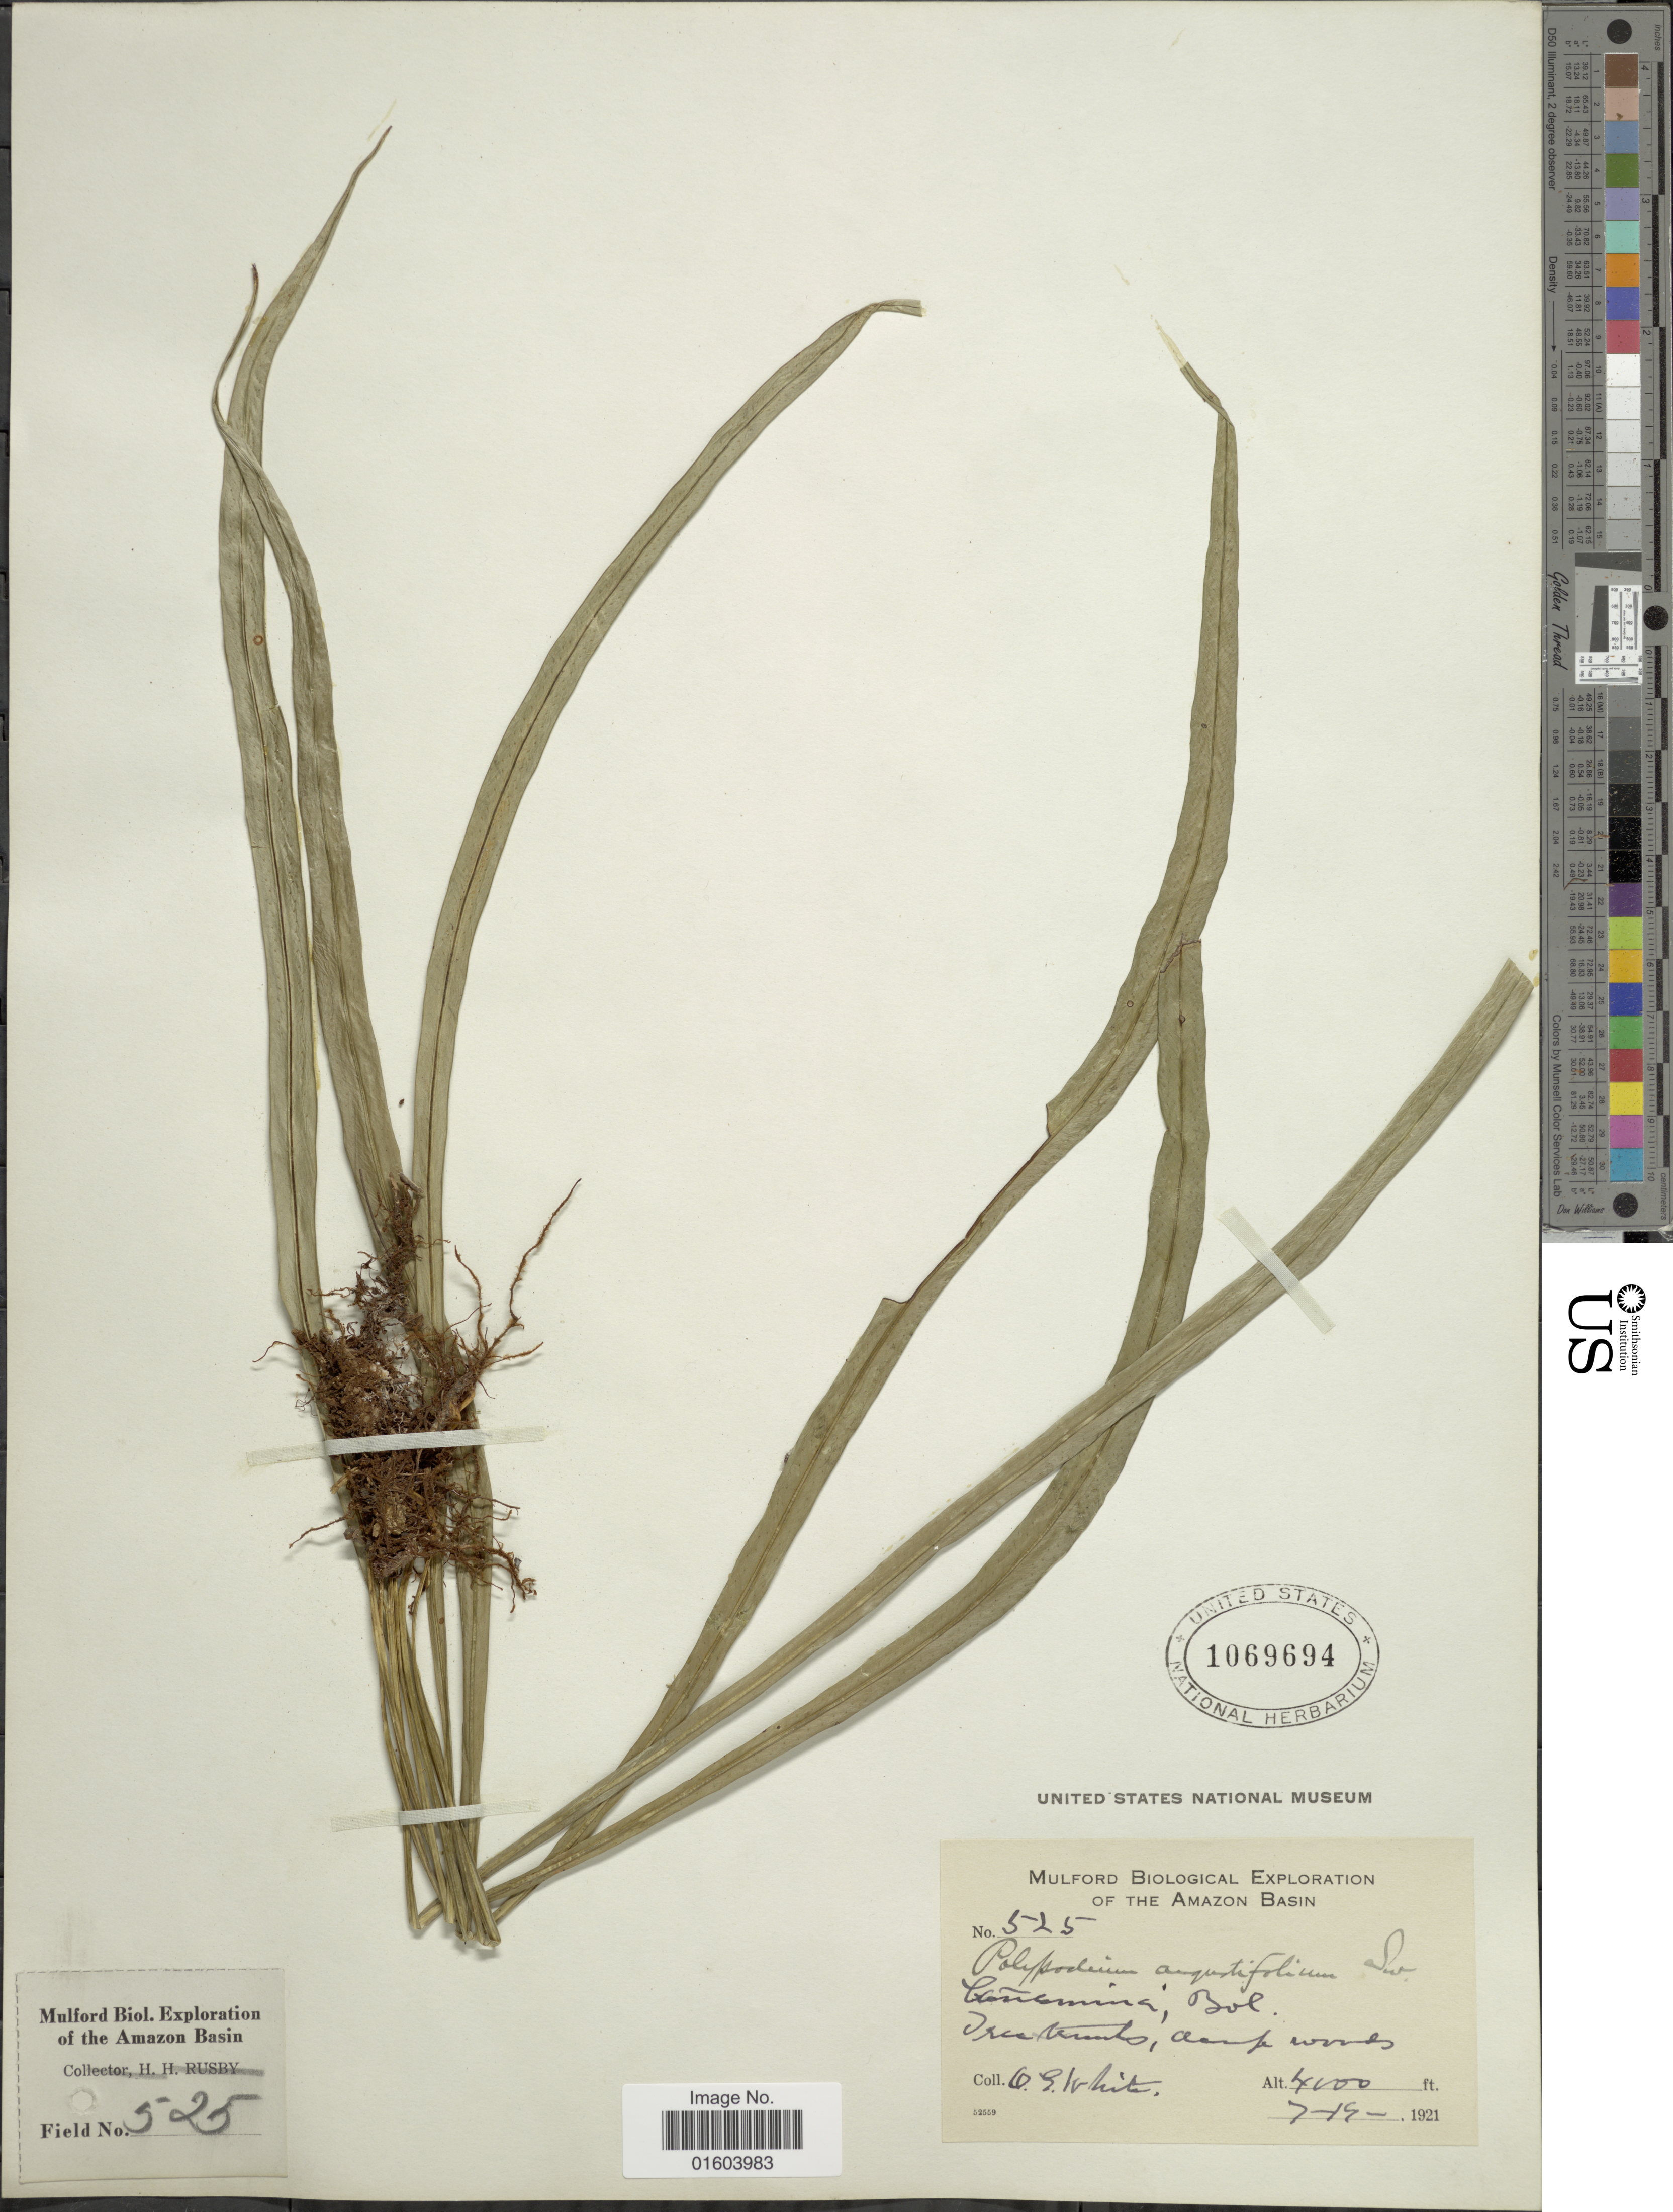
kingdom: Plantae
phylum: Tracheophyta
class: Polypodiopsida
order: Polypodiales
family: Polypodiaceae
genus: Campyloneurum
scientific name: Campyloneurum angustifolium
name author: (Sw.) Fée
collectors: O. E. White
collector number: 525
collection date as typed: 7-19-1921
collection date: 1921-07-19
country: Bolivia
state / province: La Paz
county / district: Inquisivi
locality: Cañamina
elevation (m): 1219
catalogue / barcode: US 1069694